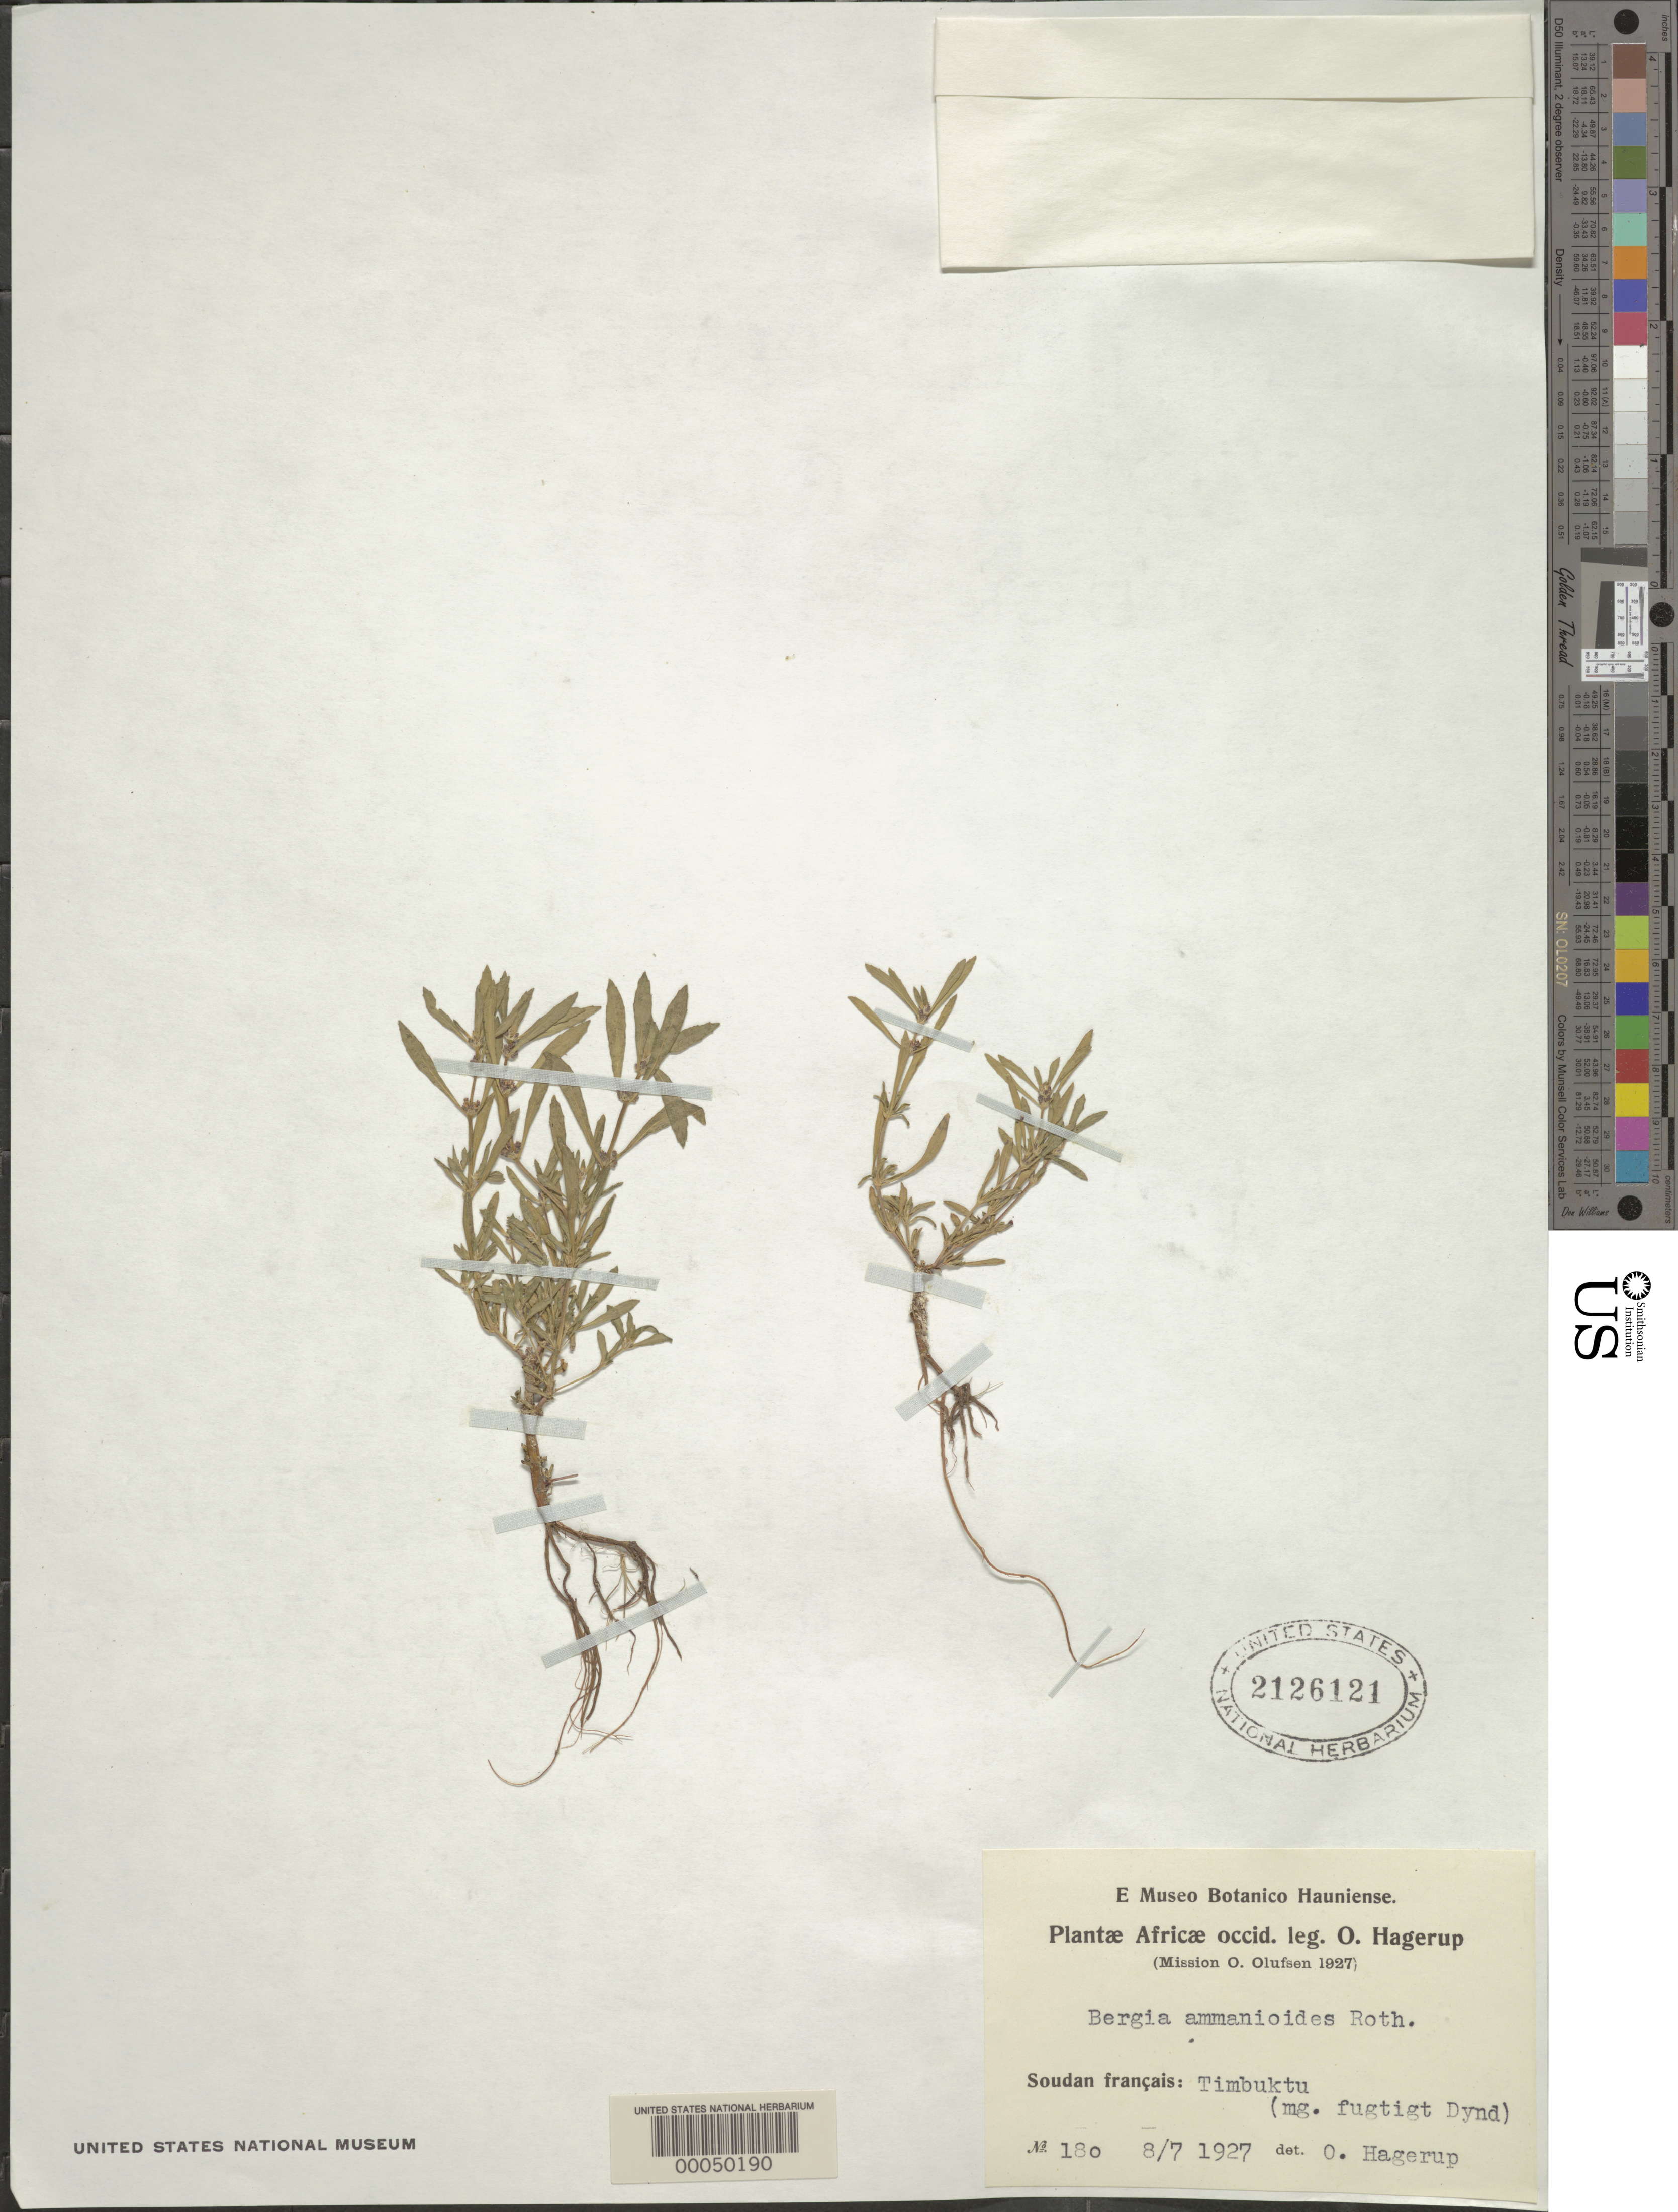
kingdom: Plantae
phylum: Tracheophyta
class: Magnoliopsida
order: Malpighiales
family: Elatinaceae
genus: Bergia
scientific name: Bergia ammannioides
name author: Roxb.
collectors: O. Hagerup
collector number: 180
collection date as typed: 09 Aug 1927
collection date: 1927-08-09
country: Mali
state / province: Tombouctou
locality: Timbuktu. [=Tombouctou]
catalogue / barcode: US 2126121